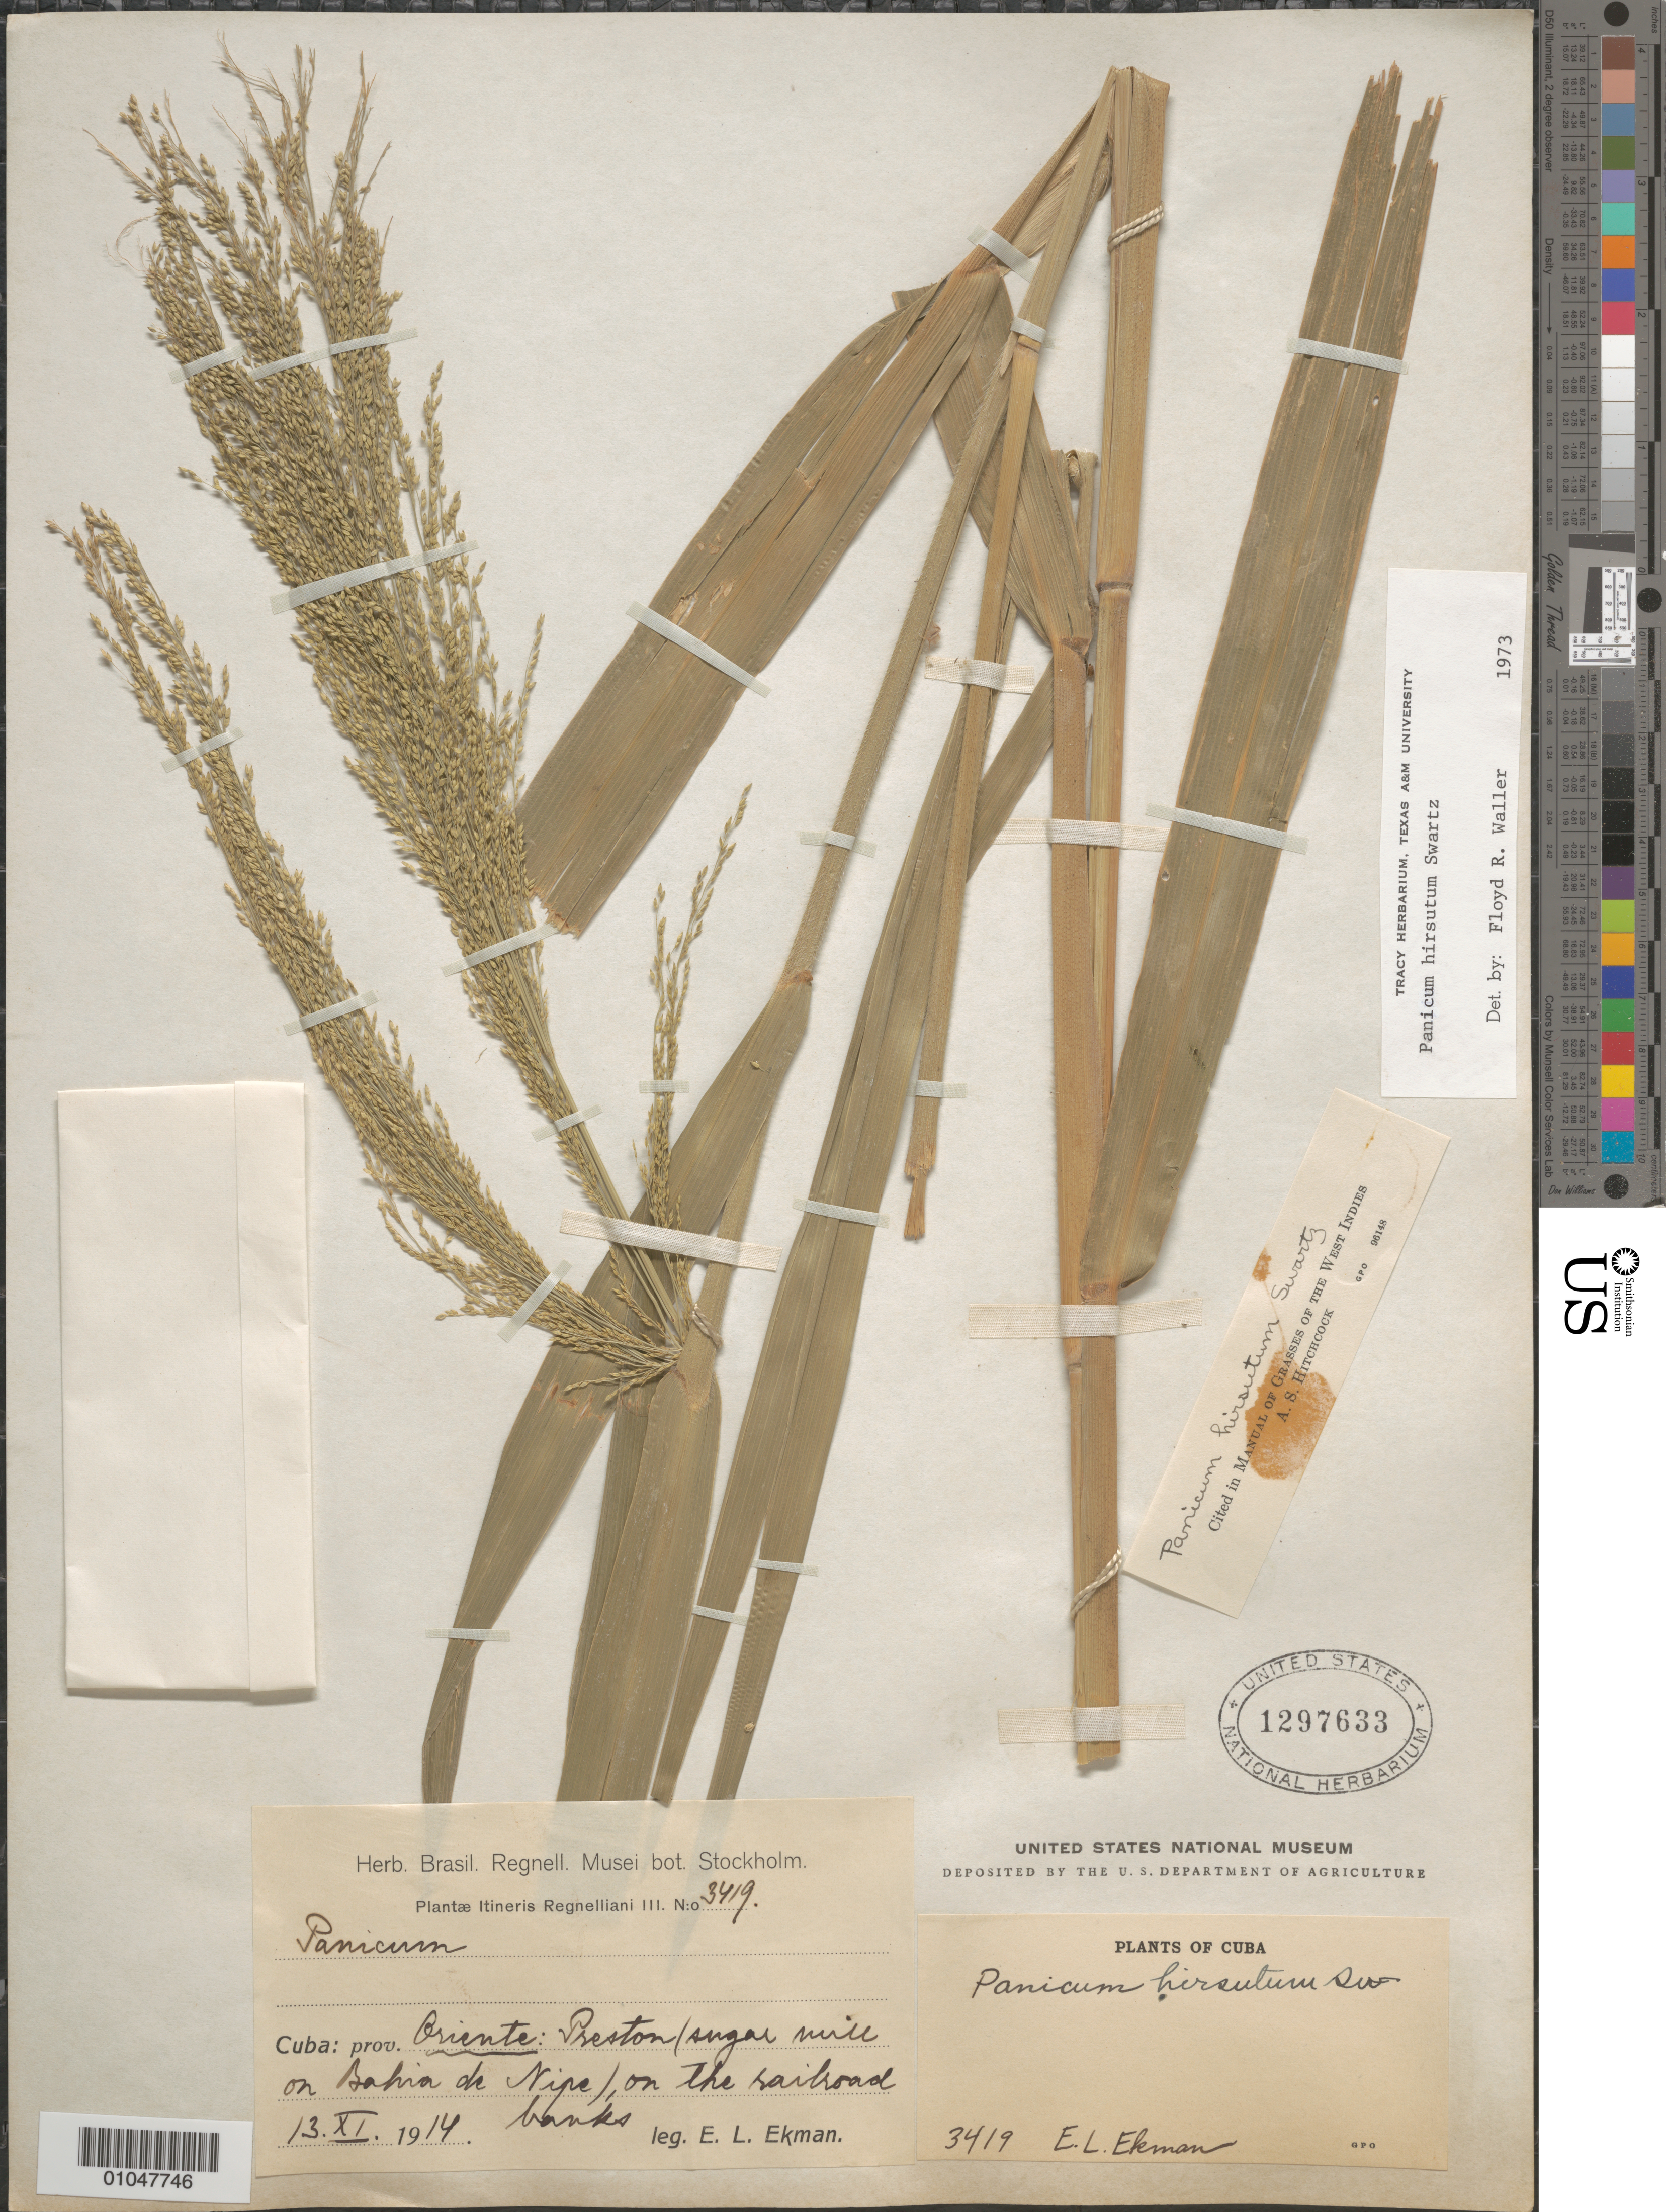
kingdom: Plantae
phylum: Tracheophyta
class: Liliopsida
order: Poales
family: Poaceae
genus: Panicum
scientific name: Panicum hirsutum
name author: Sw.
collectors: E. L. Ekman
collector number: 3419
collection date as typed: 13 Nov 1914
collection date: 1914-11-13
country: Cuba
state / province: Holguín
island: Cuba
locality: Preston, sugar mill on Bahia de Nipe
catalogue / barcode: US 1297633